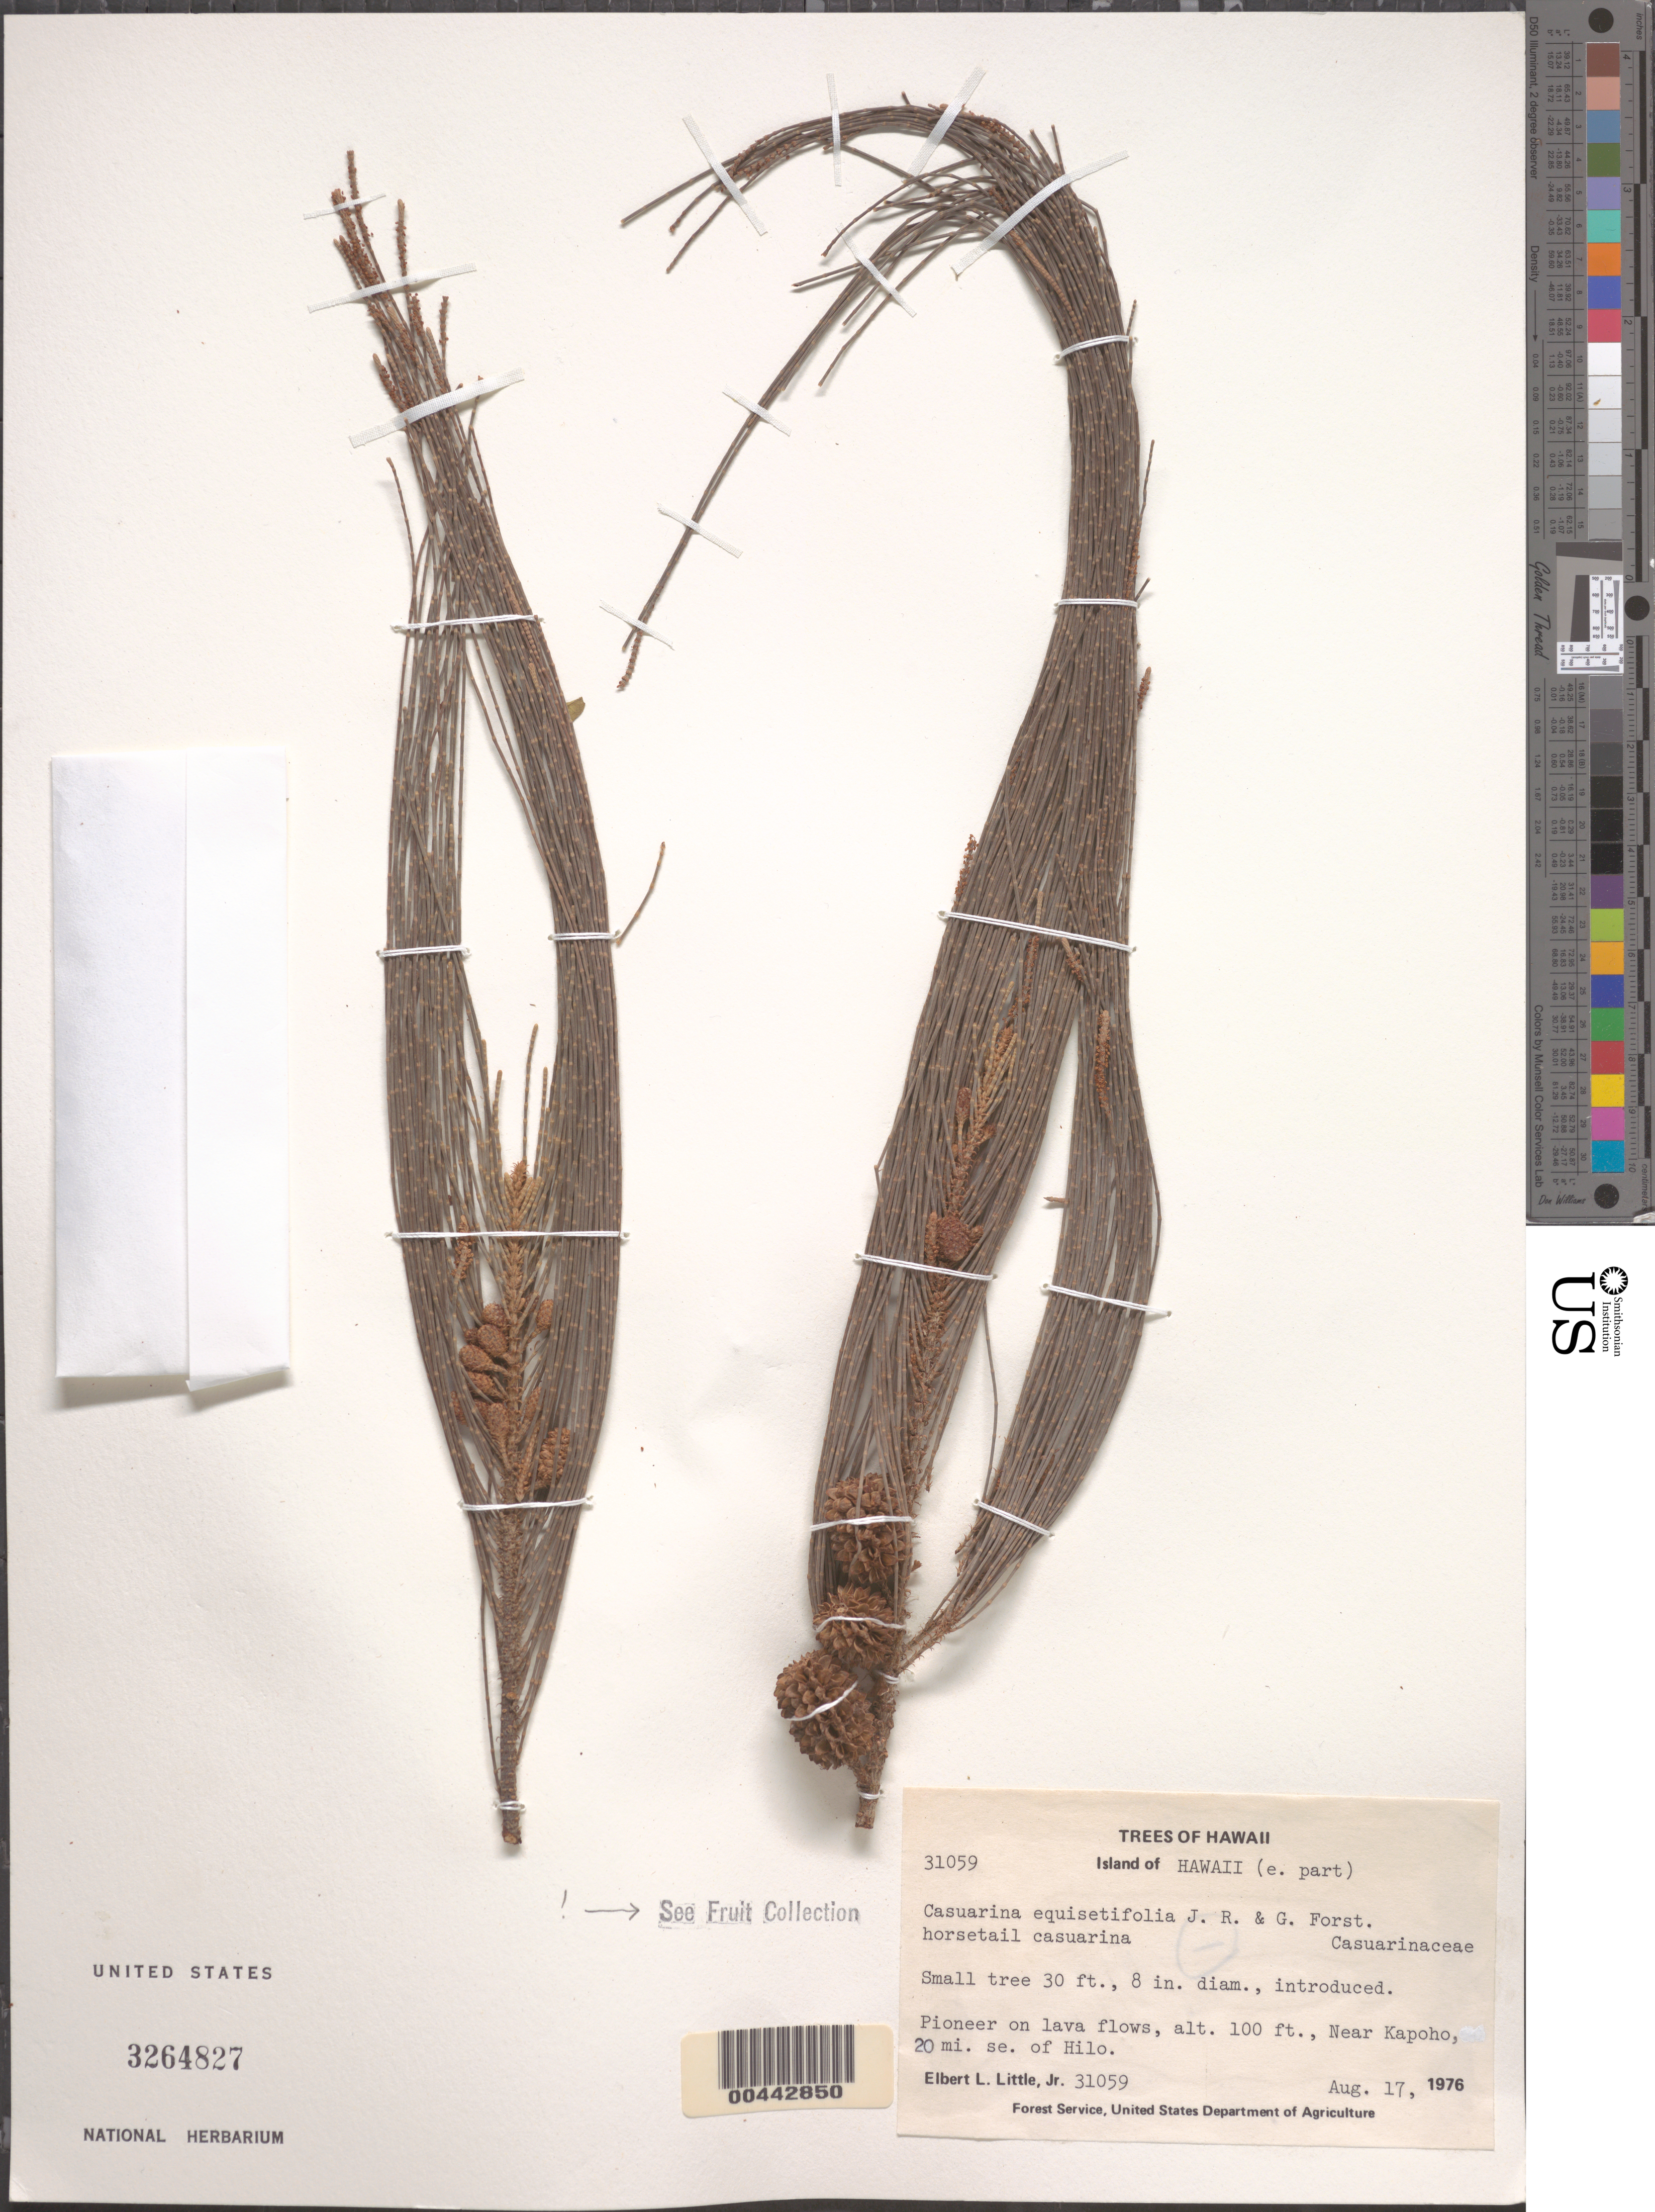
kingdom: Plantae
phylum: Tracheophyta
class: Magnoliopsida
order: Fagales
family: Casuarinaceae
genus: Casuarina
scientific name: Casuarina equisetifolia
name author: L.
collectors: E. L. Little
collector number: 31059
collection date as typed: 17 Aug 1976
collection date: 1976-08-17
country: United States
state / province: Hawaii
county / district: Hawaii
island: Hawaii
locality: E part of Hawaii, near Kapoho, 20 miles SE of Hilo.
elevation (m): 30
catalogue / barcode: US 3264827